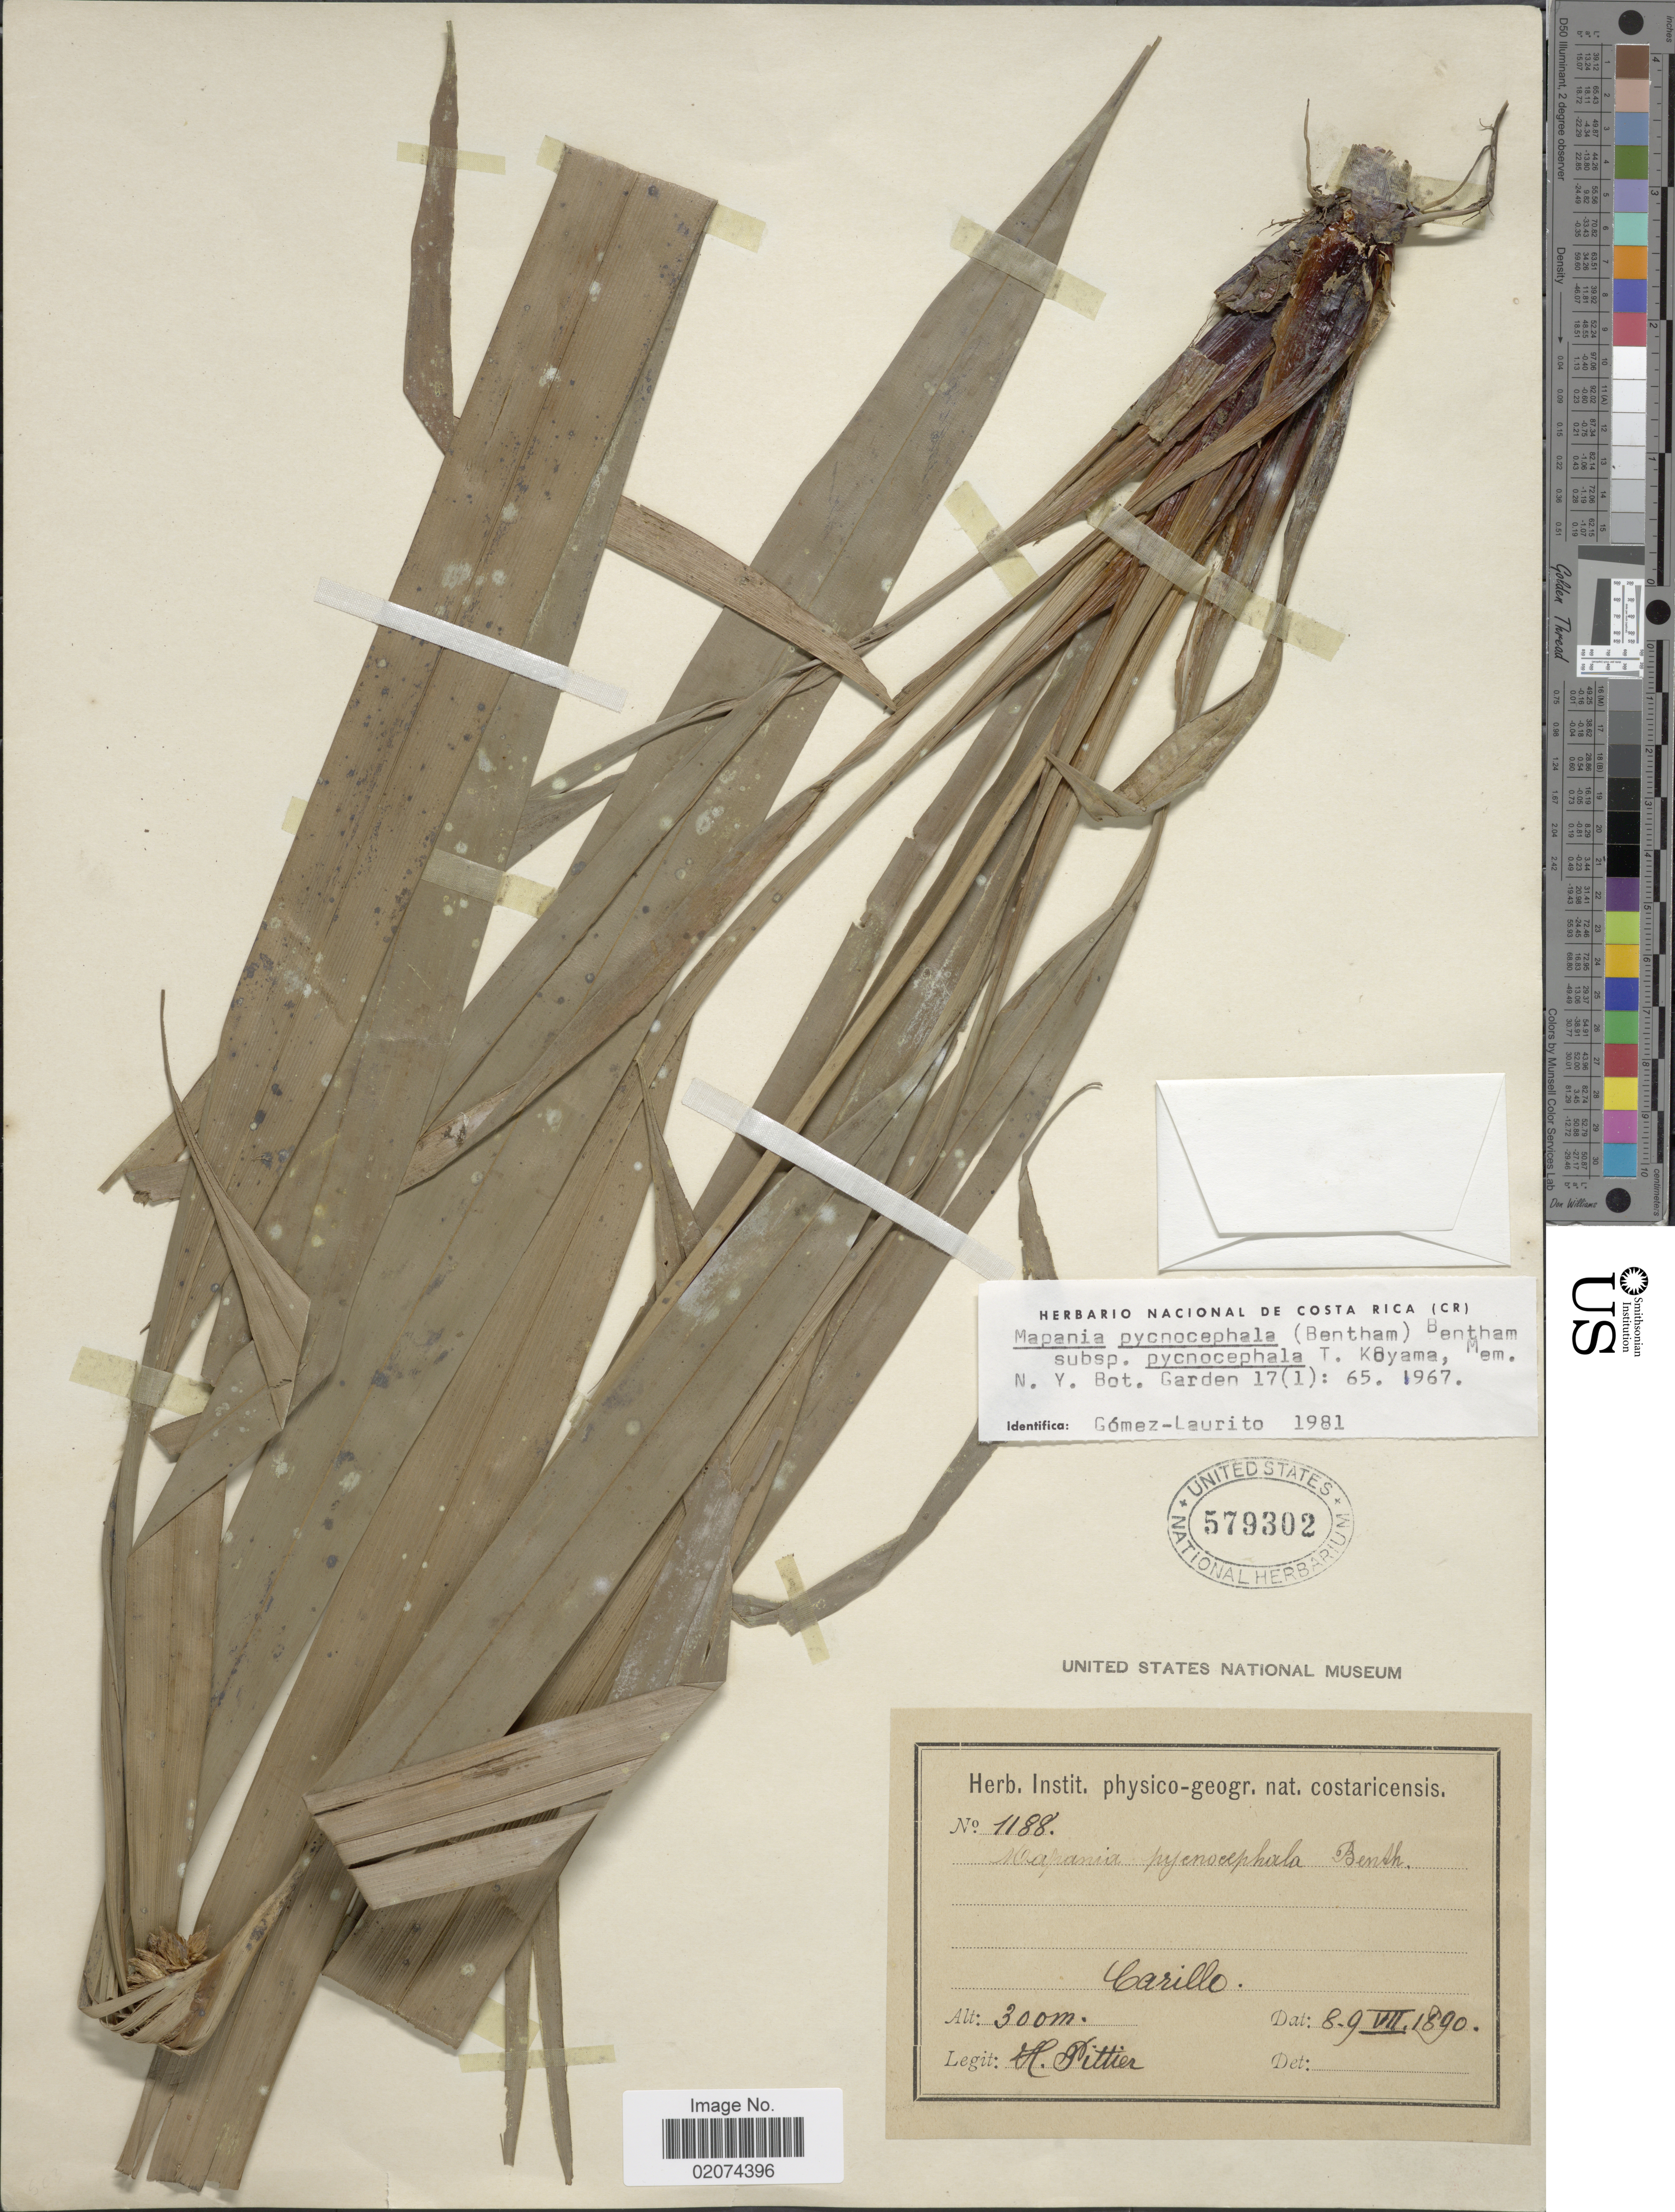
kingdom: Plantae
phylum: Tracheophyta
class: Liliopsida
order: Poales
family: Cyperaceae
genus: Mapania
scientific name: Mapania pycnocephala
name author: (Benth.) Benth.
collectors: H. F. Pittier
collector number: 1188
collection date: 1890-07-08/1890-07-09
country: Costa Rica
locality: Carillo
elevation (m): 300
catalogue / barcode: US 579302